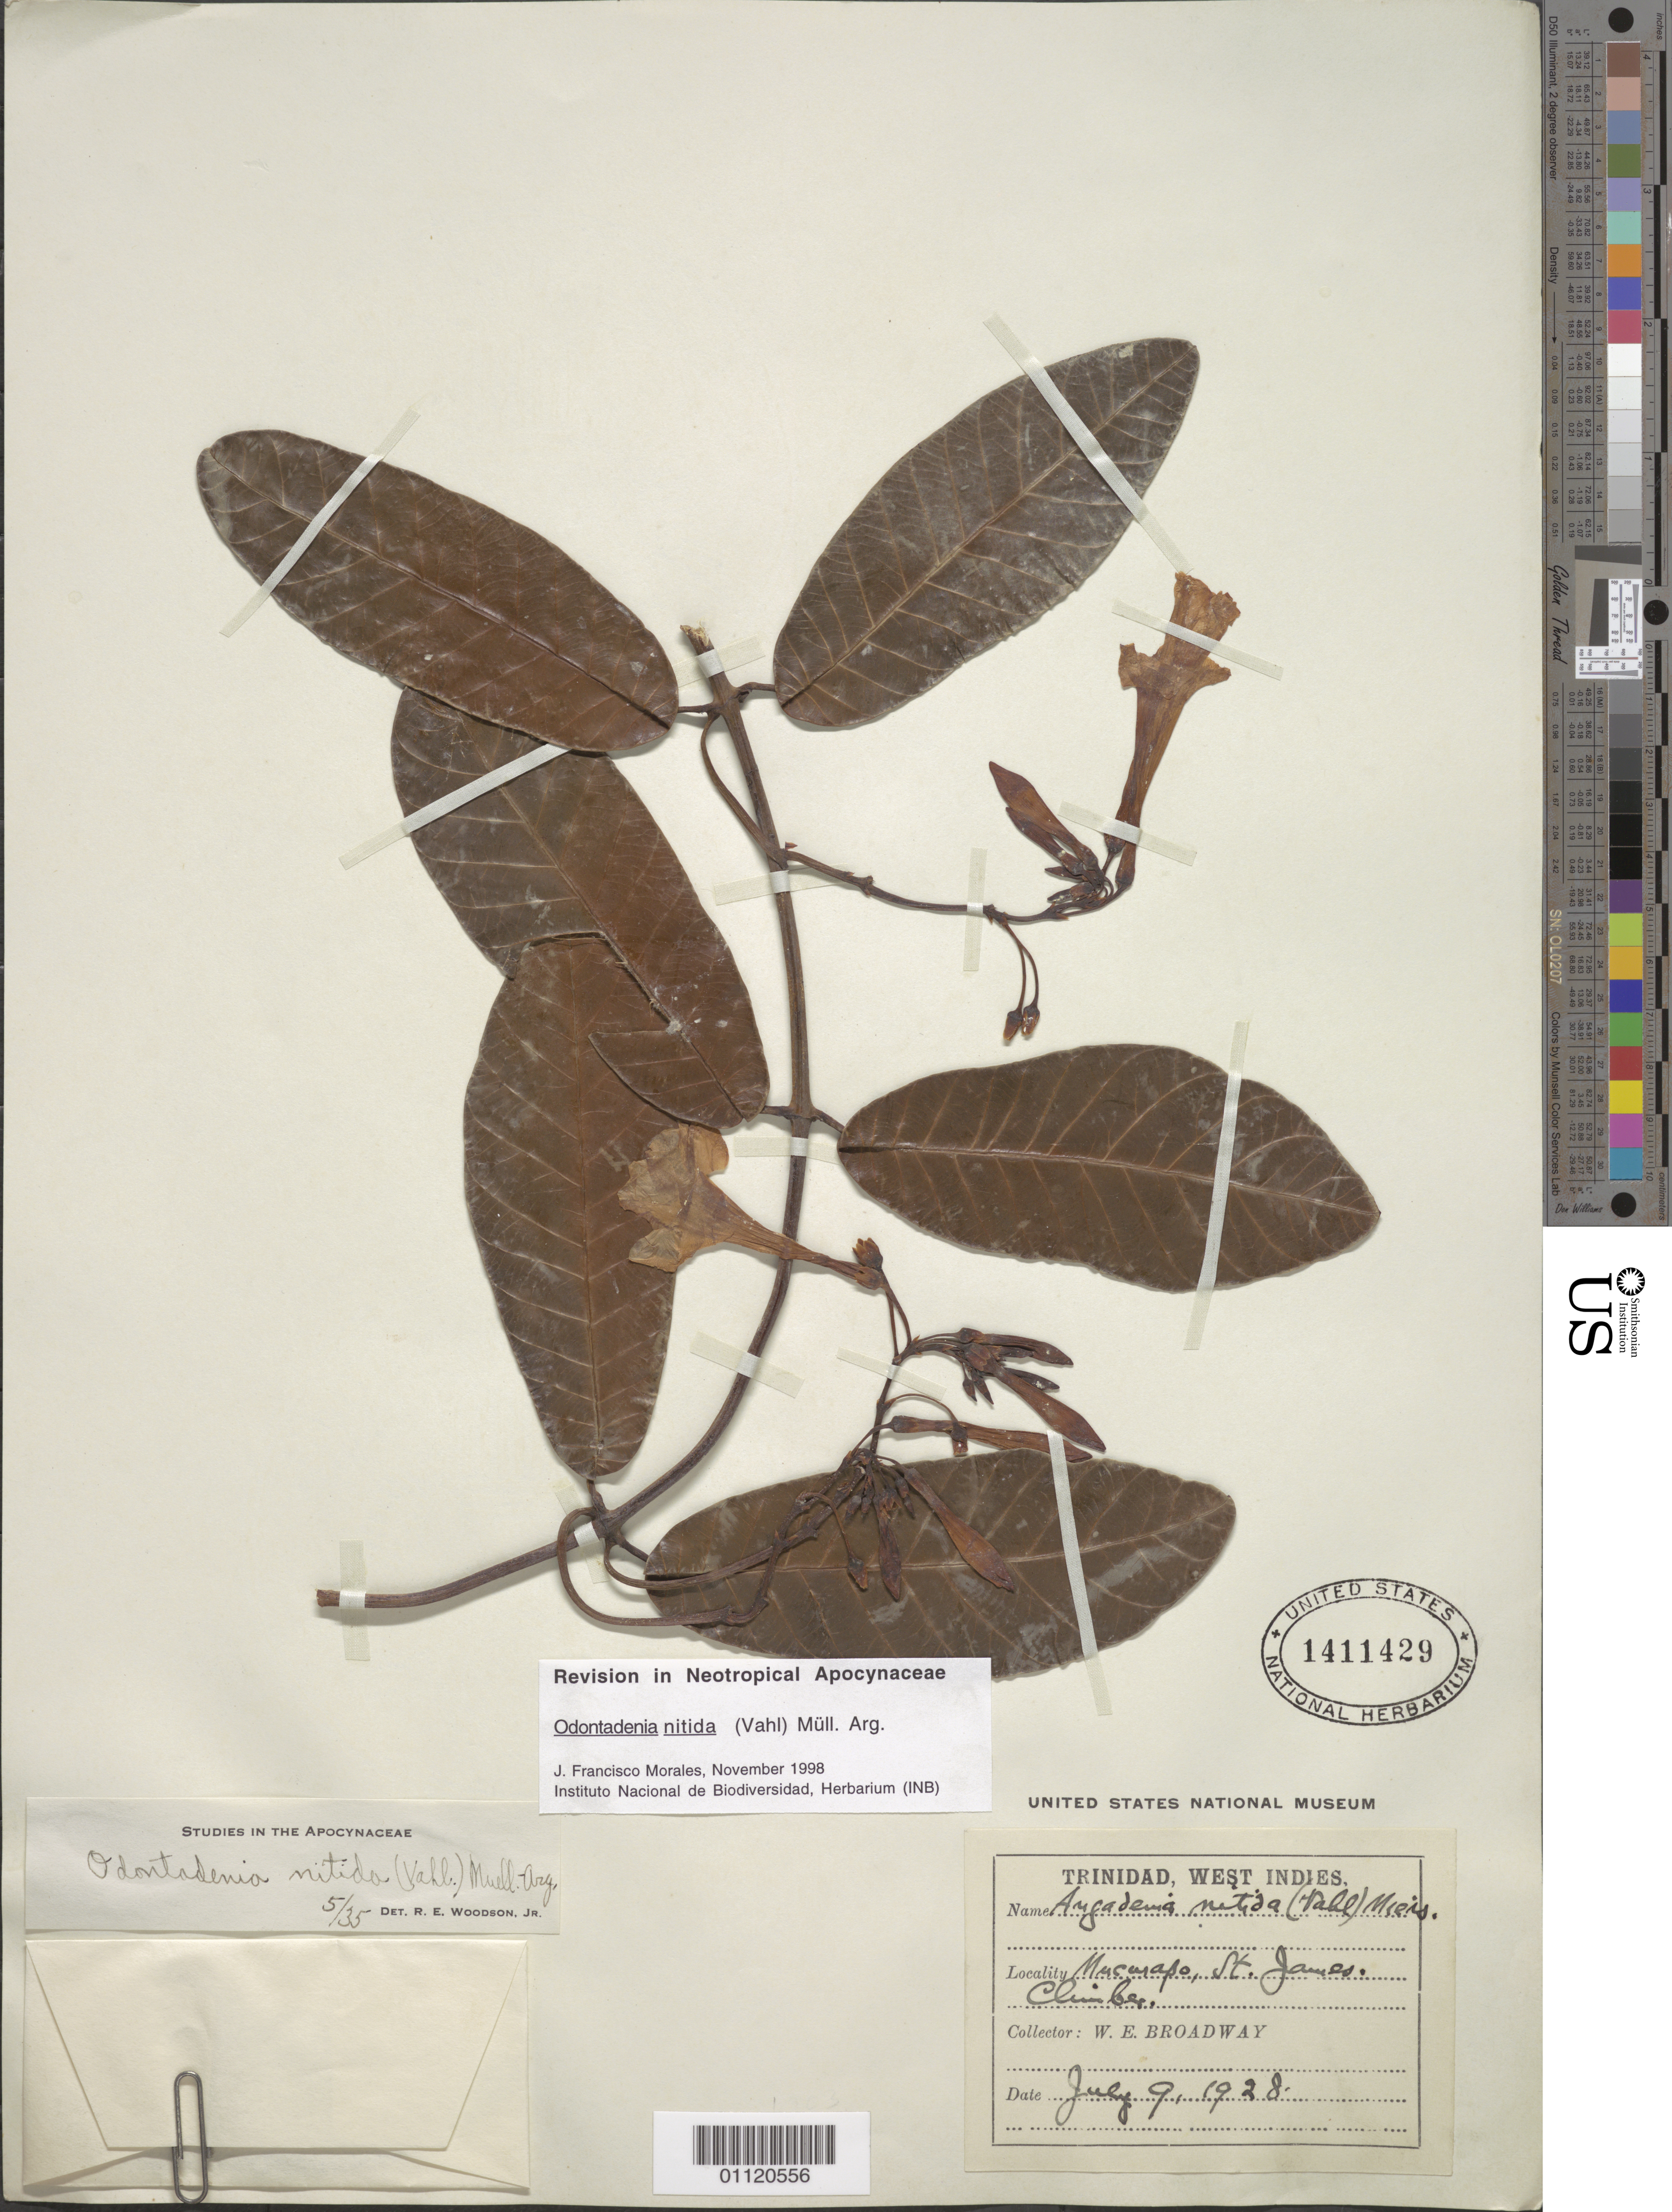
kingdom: Plantae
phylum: Tracheophyta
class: Magnoliopsida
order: Gentianales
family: Apocynaceae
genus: Odontadenia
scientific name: Odontadenia nitida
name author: (Vahl) Müll. Arg.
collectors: W. E. Broadway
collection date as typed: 09 Jul 1928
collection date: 1928-07-09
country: Trinidad and Tobago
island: Trinidad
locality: Mucurapo, St. James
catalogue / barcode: US 1411429